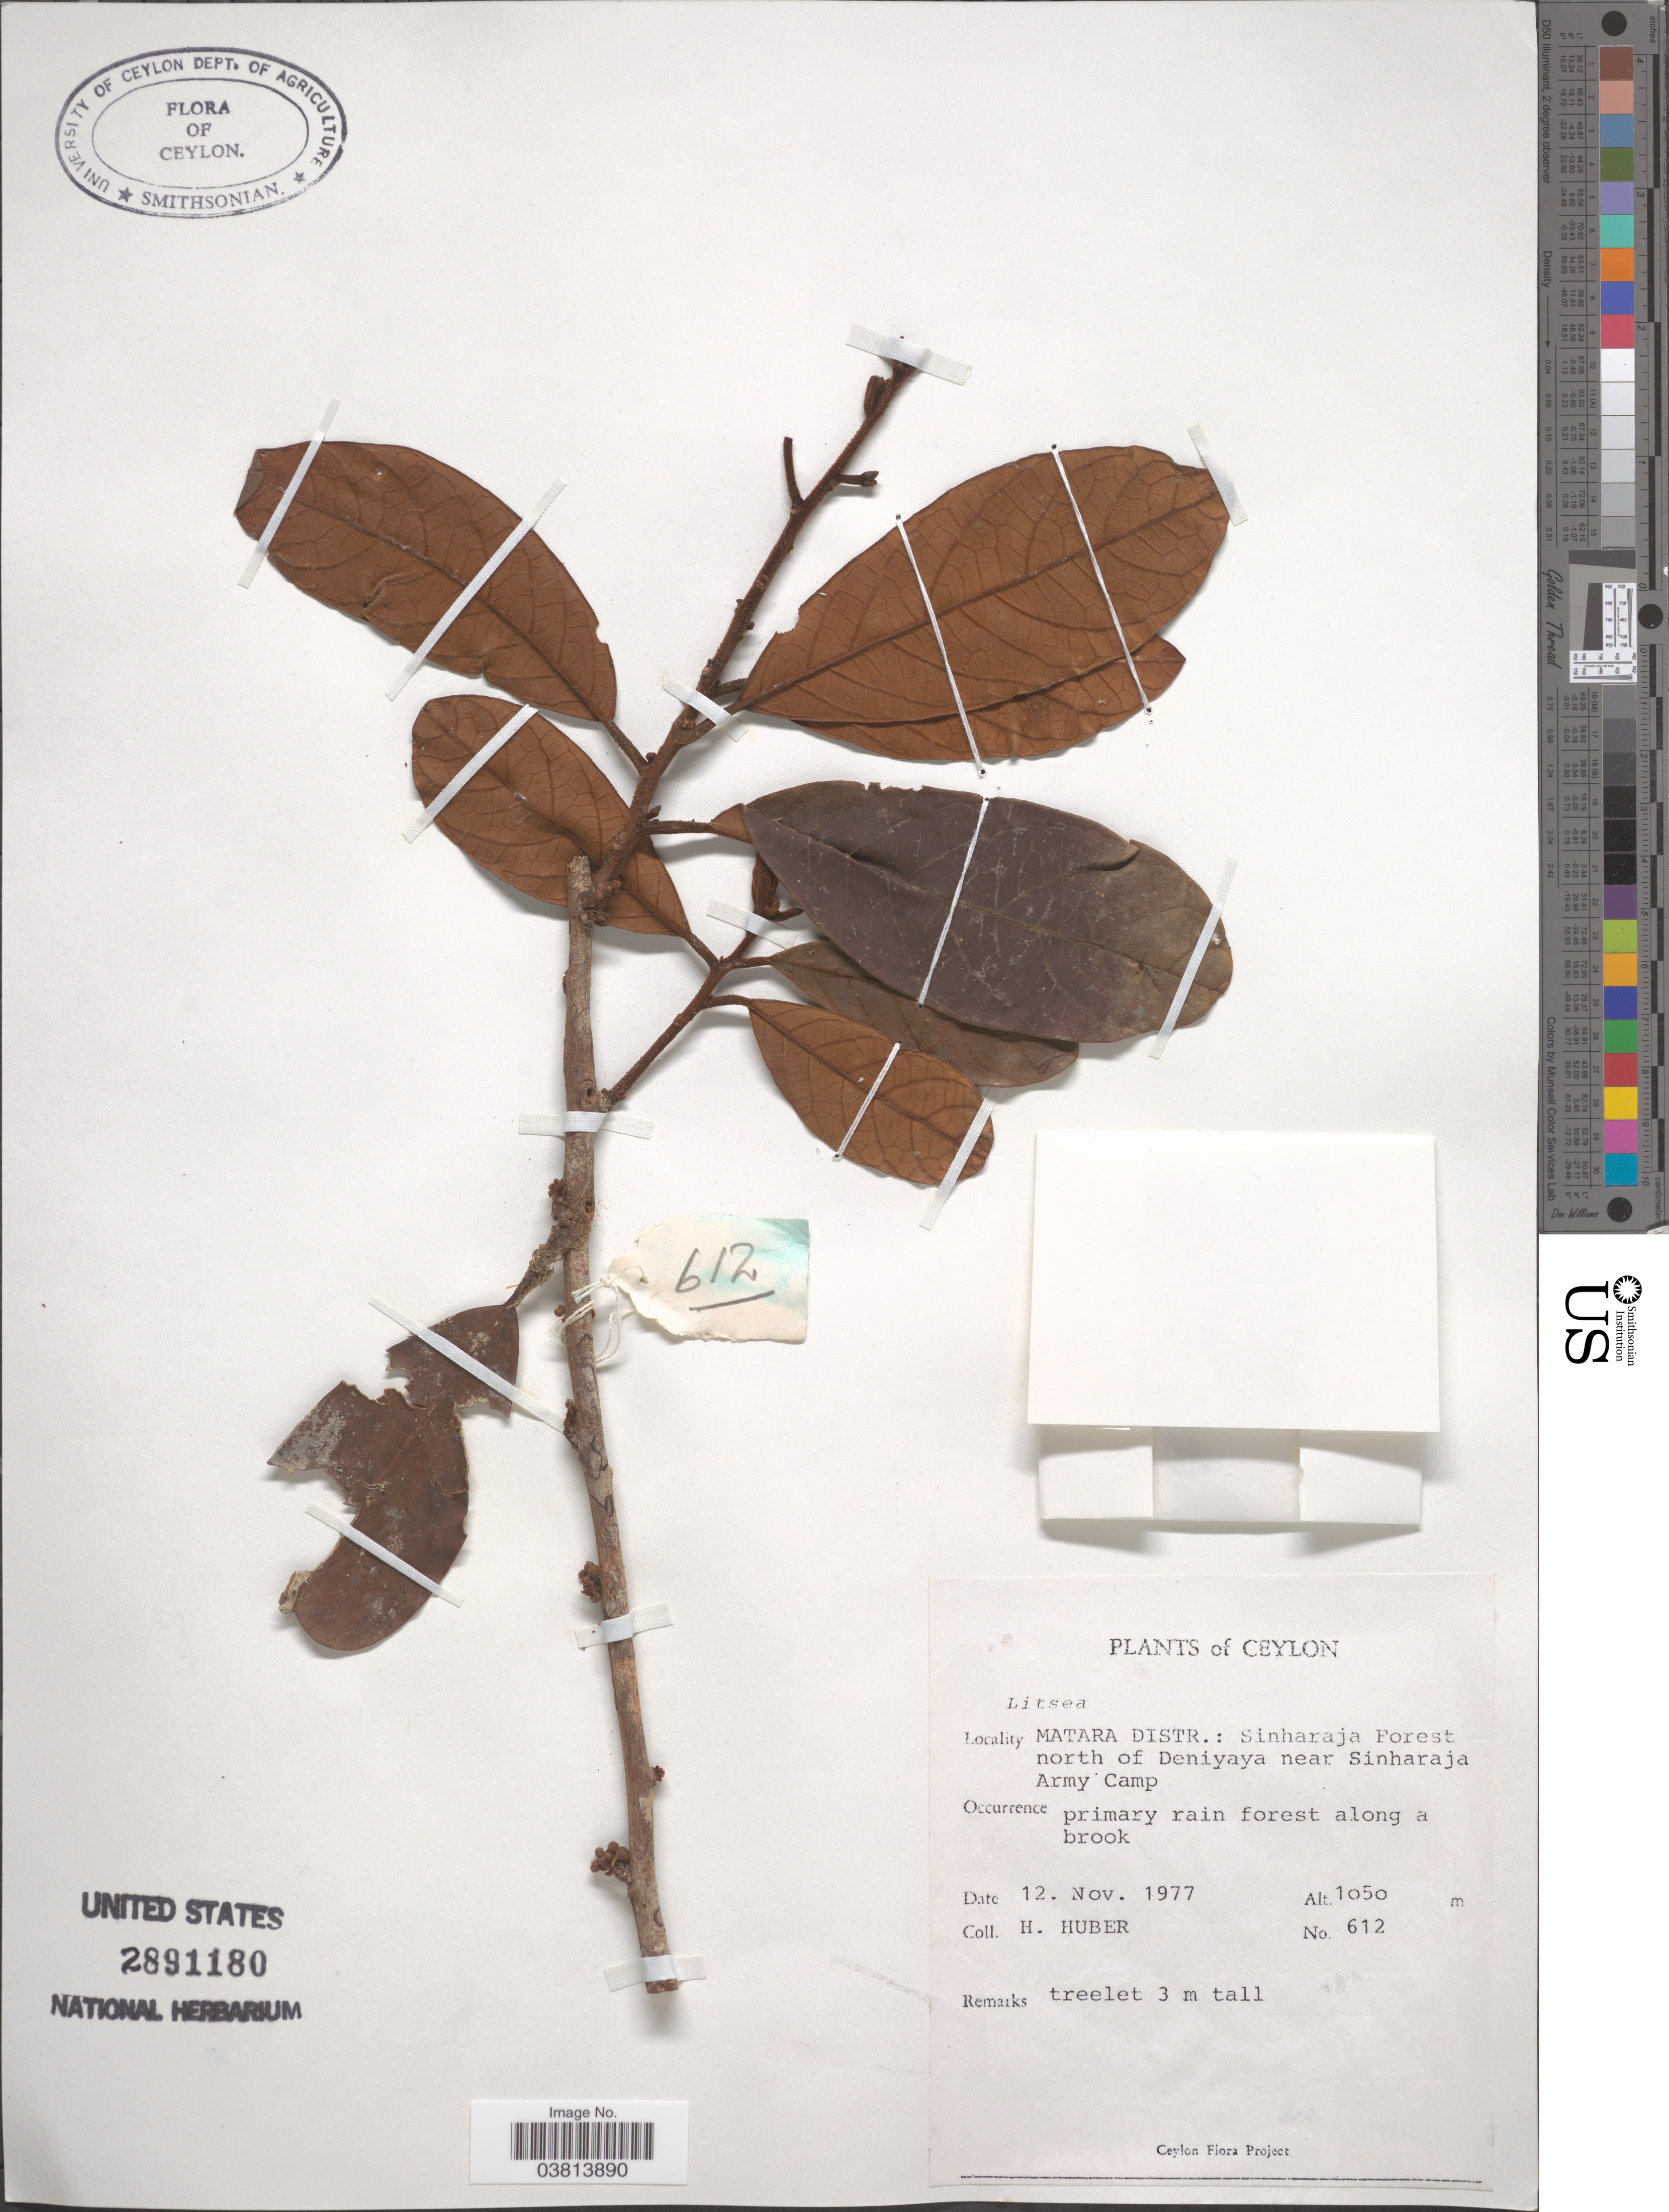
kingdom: Plantae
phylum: Tracheophyta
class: Magnoliopsida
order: Laurales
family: Lauraceae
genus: Litsea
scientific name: Litsea sp.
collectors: H. Huber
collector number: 612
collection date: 1977-11-12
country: Sri Lanka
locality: Ceylon. Matara Distr.: Sinharaja Forest north of Deniyaya near Sinharaja Army Camp.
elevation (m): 1050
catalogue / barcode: US 2891180